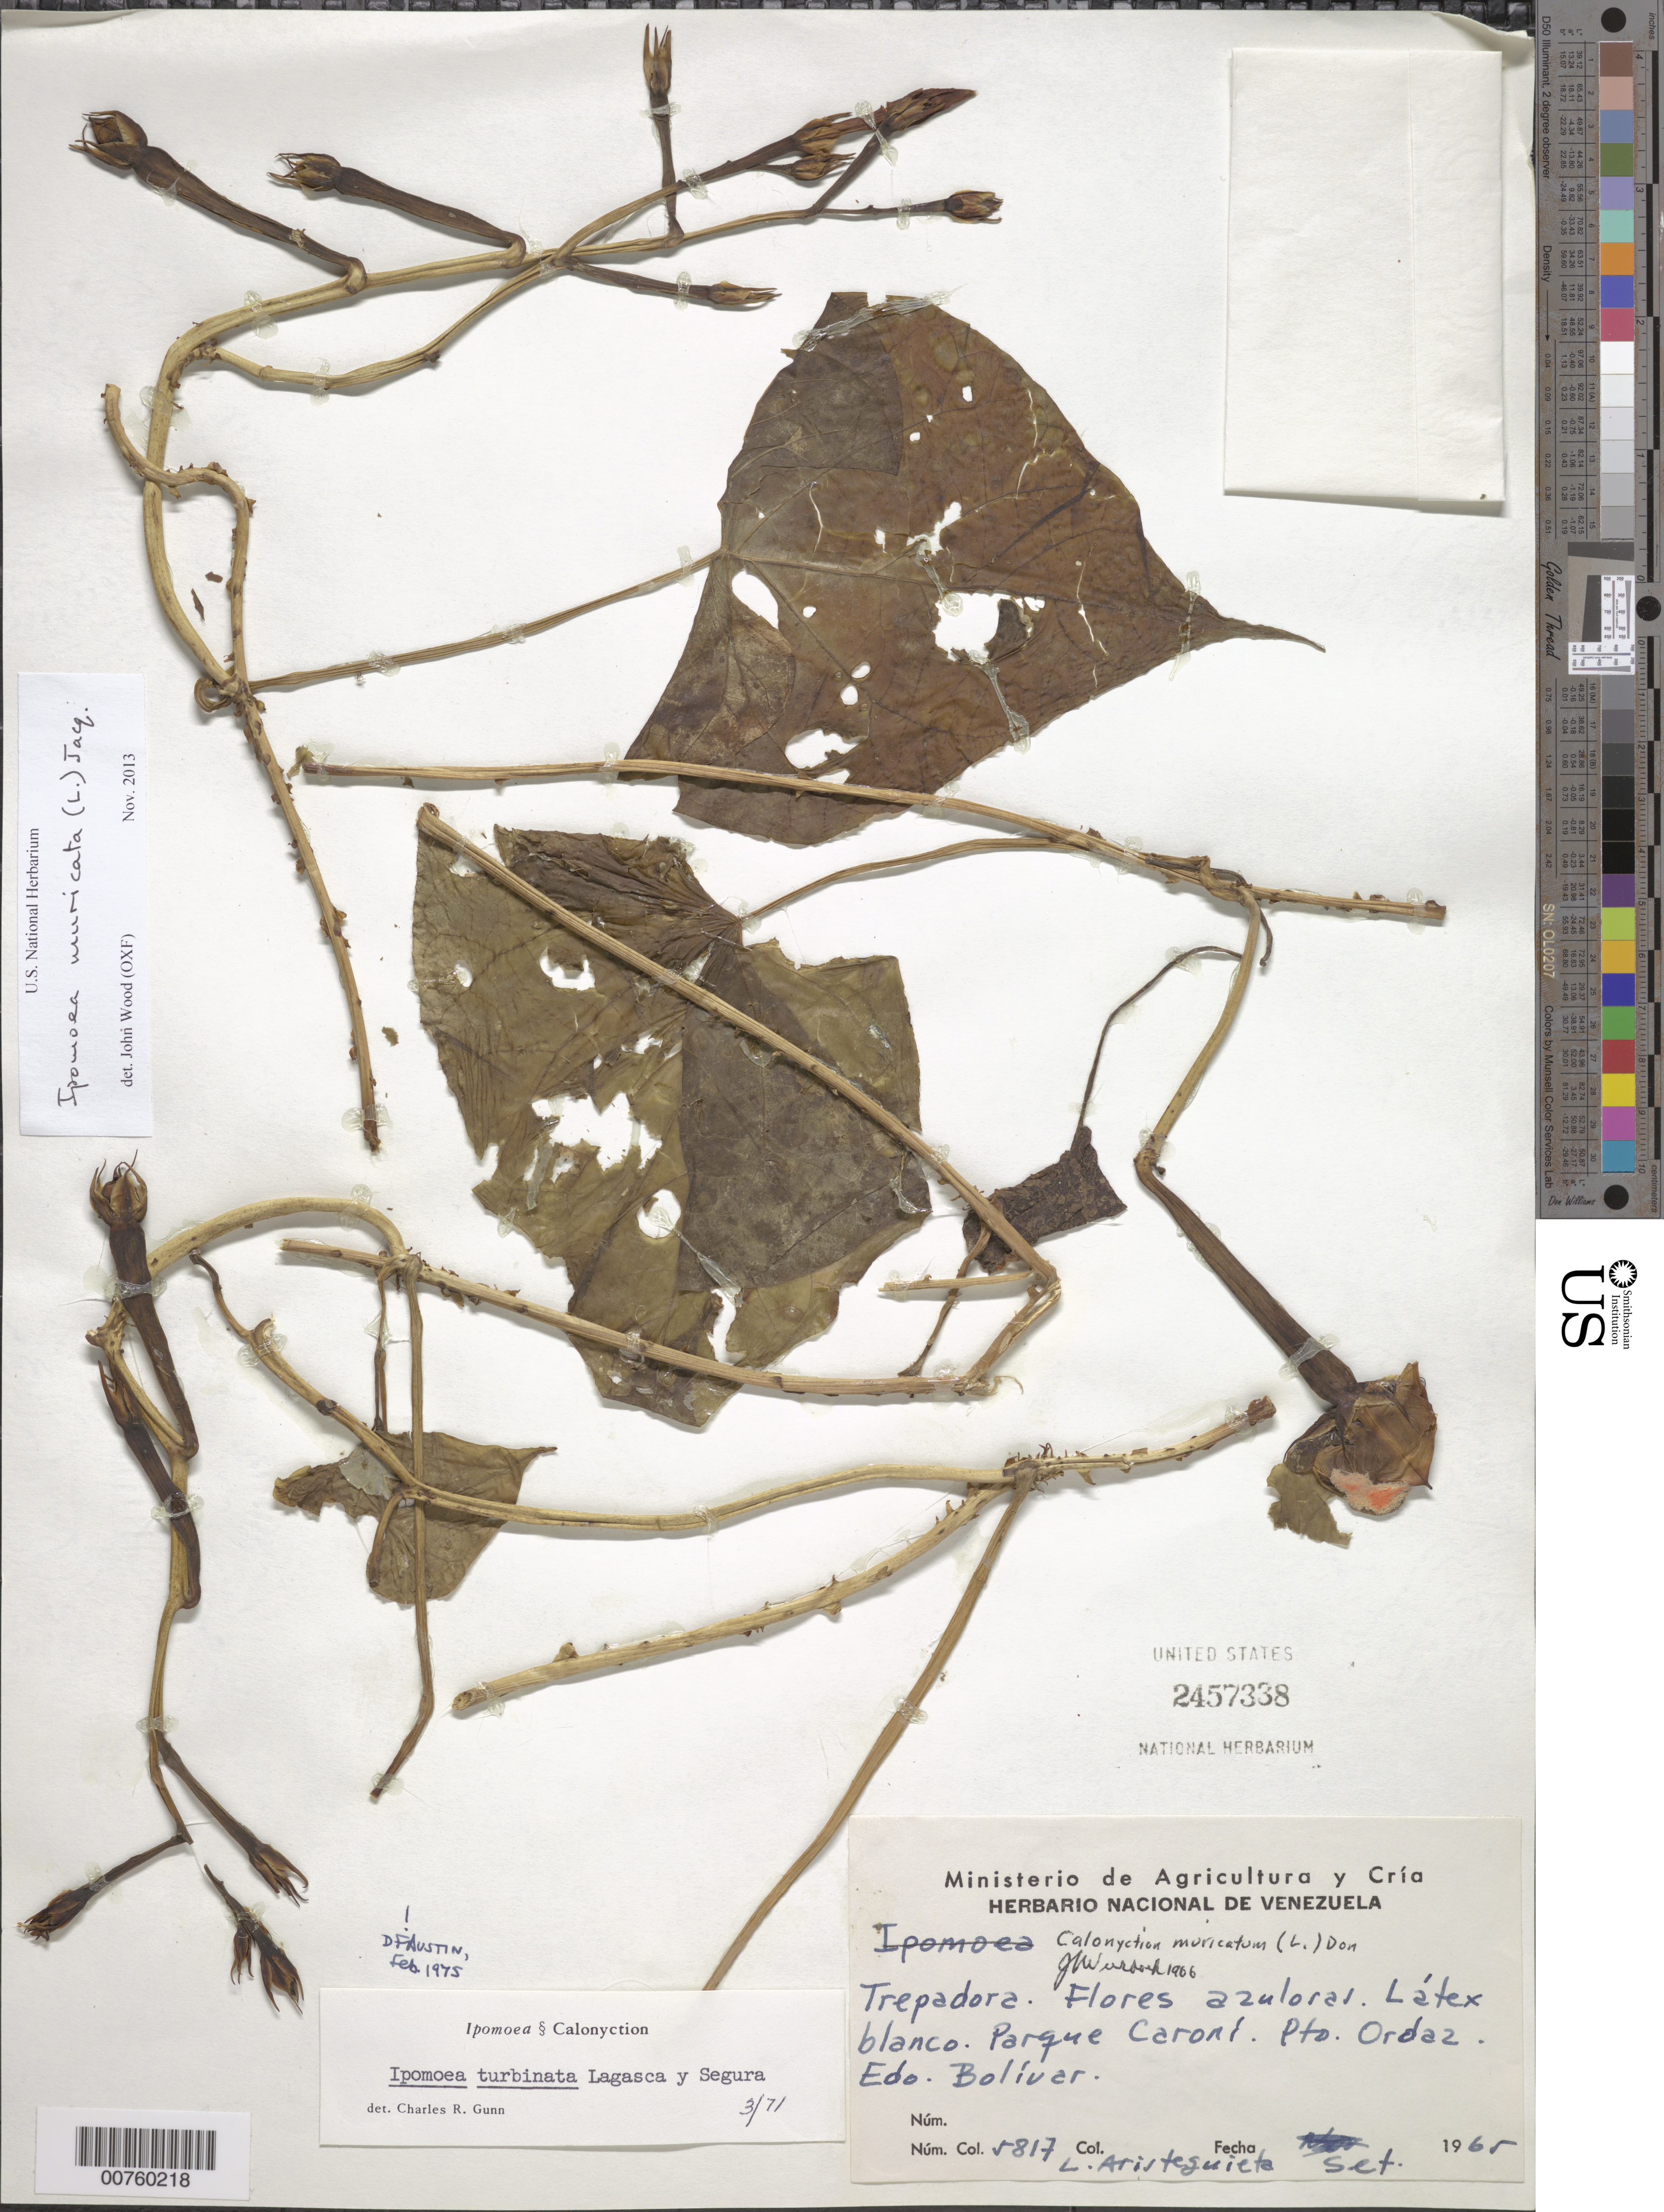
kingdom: Plantae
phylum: Tracheophyta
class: Magnoliopsida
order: Solanales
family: Convolvulaceae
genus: Ipomoea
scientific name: Ipomoea muricata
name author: (L.) Jacq.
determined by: Wood, John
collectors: L. Aristeguieta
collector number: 5817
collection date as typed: Sep-65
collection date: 1965-09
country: Venezuela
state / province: Bolívar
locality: Pto. Ordáz, Caroní R.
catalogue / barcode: US 2457338